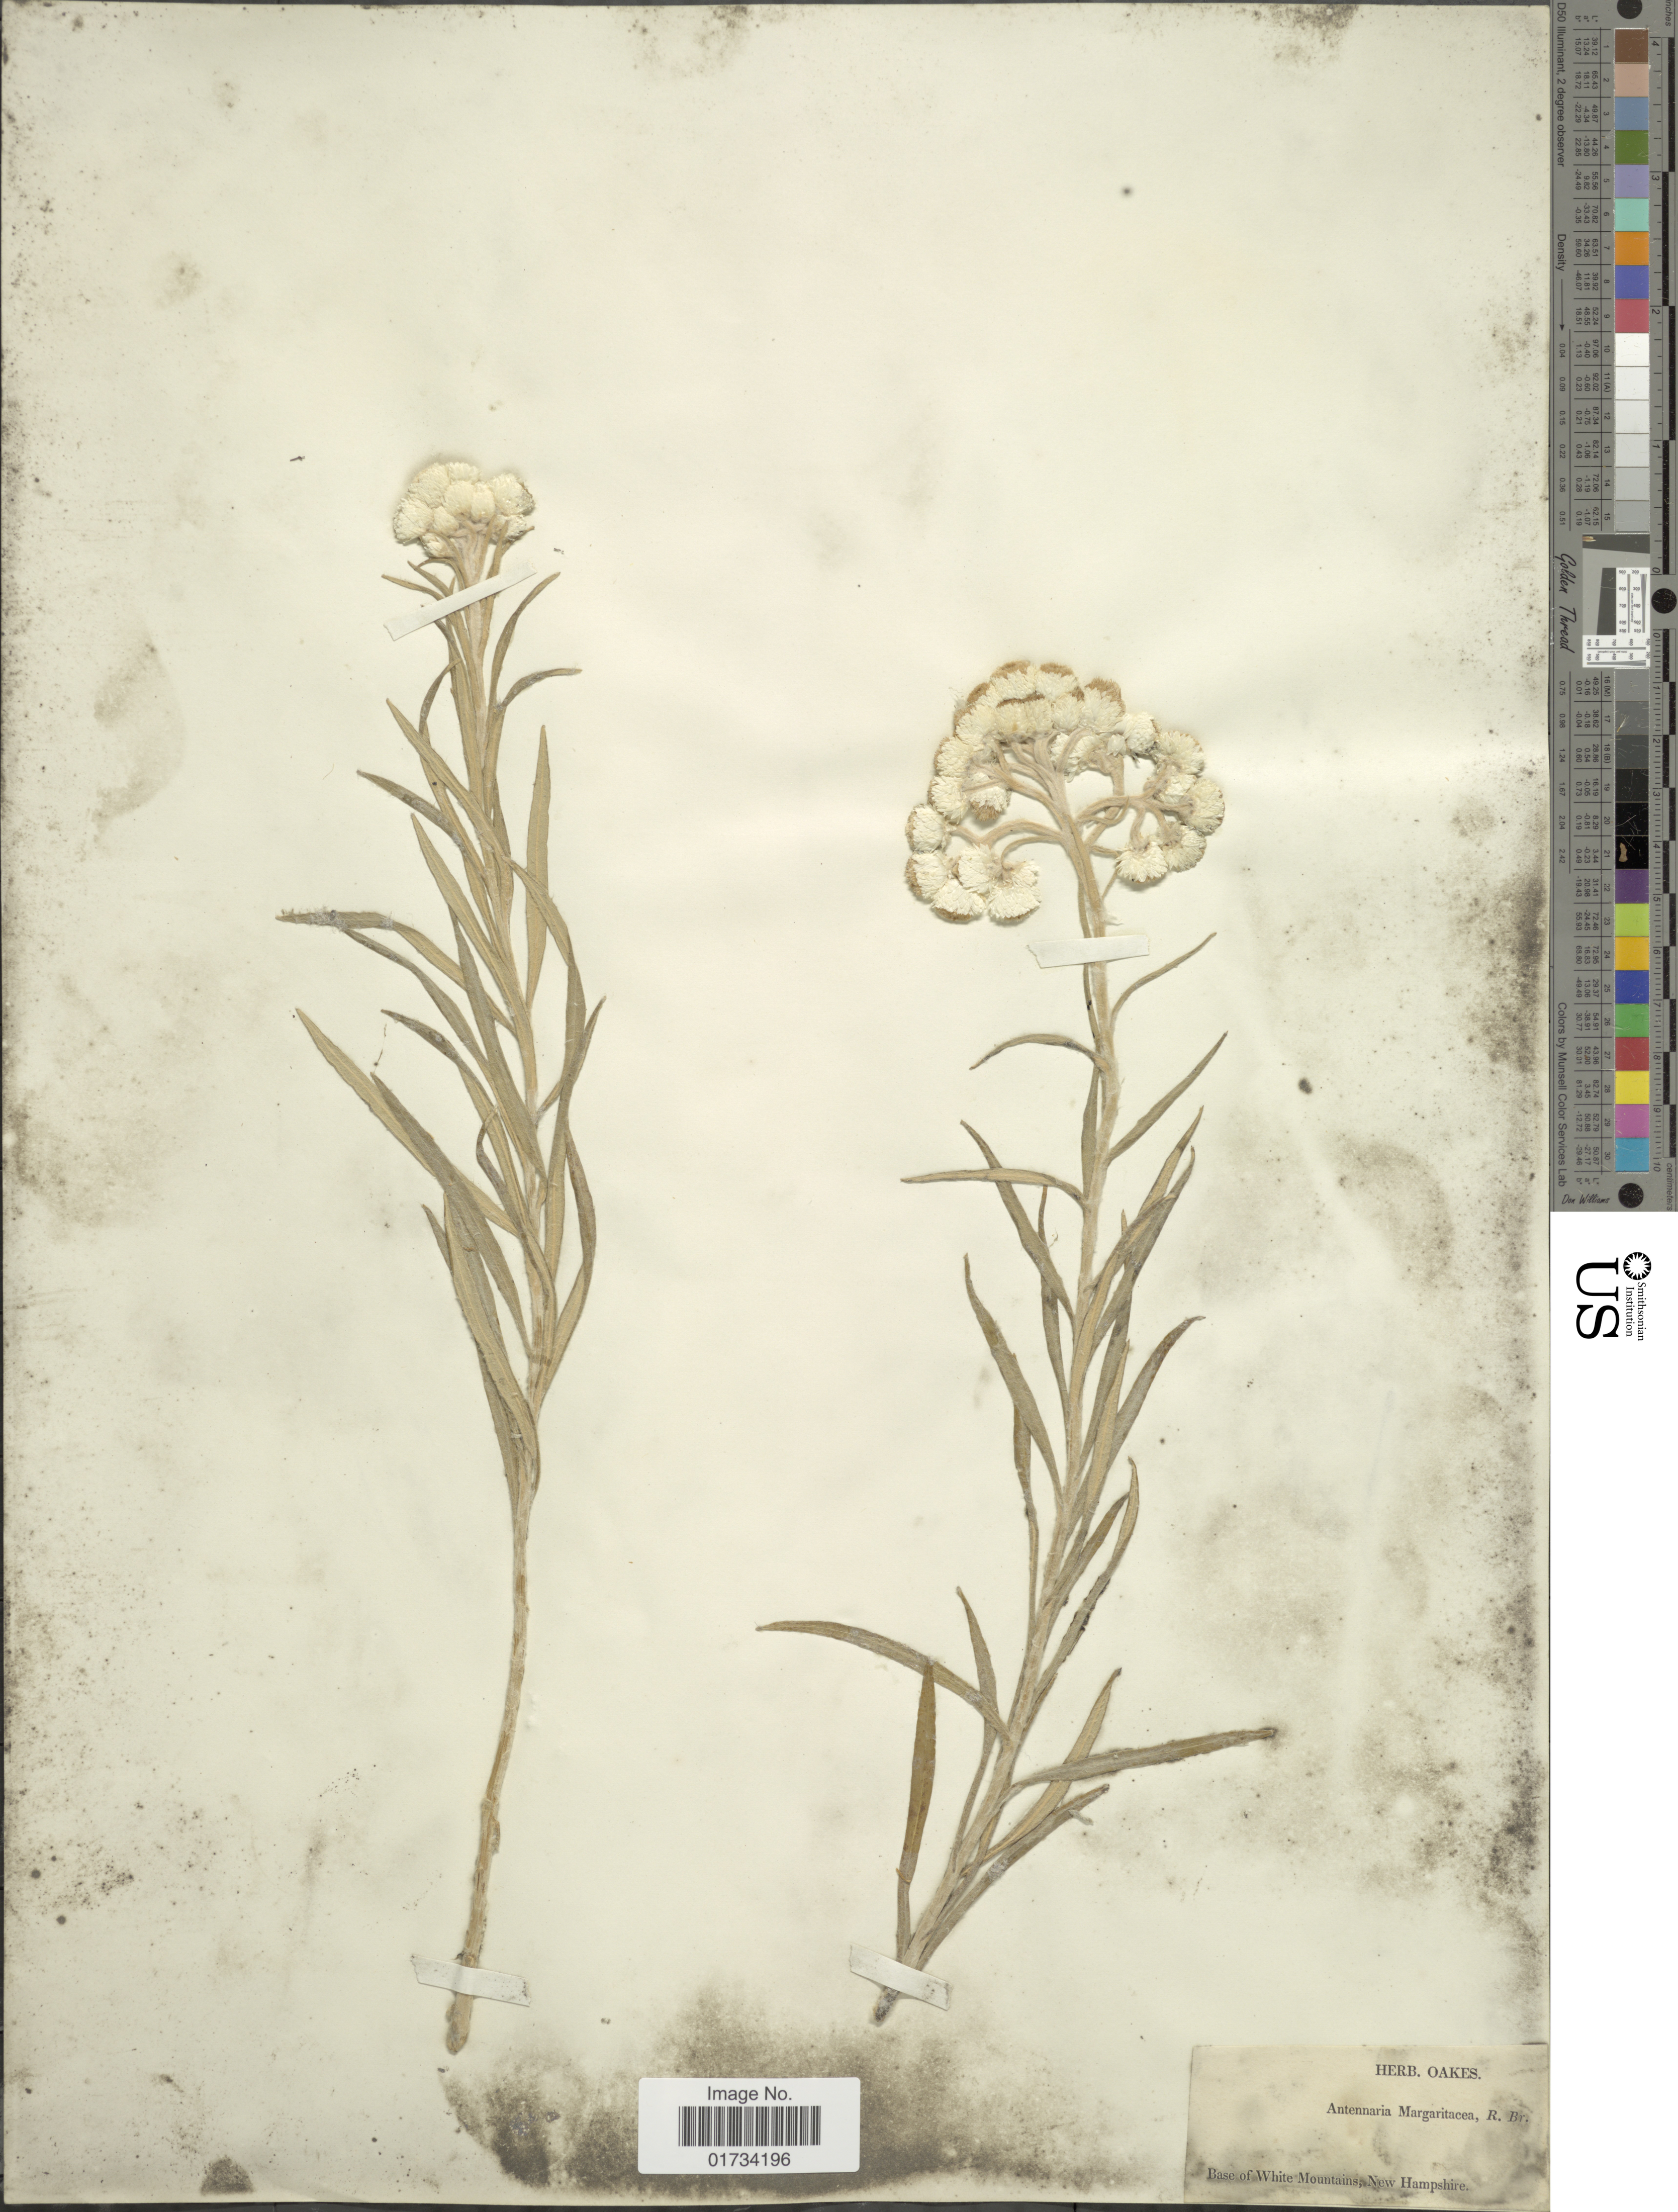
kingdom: Plantae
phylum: Tracheophyta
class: Magnoliopsida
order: Asterales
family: Asteraceae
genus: Anaphalis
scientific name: Anaphalis margaritacea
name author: (L.) Benth. & Hook. f.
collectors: ex herb. Oakes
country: United States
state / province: New Hampshire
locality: Base of White Mountains